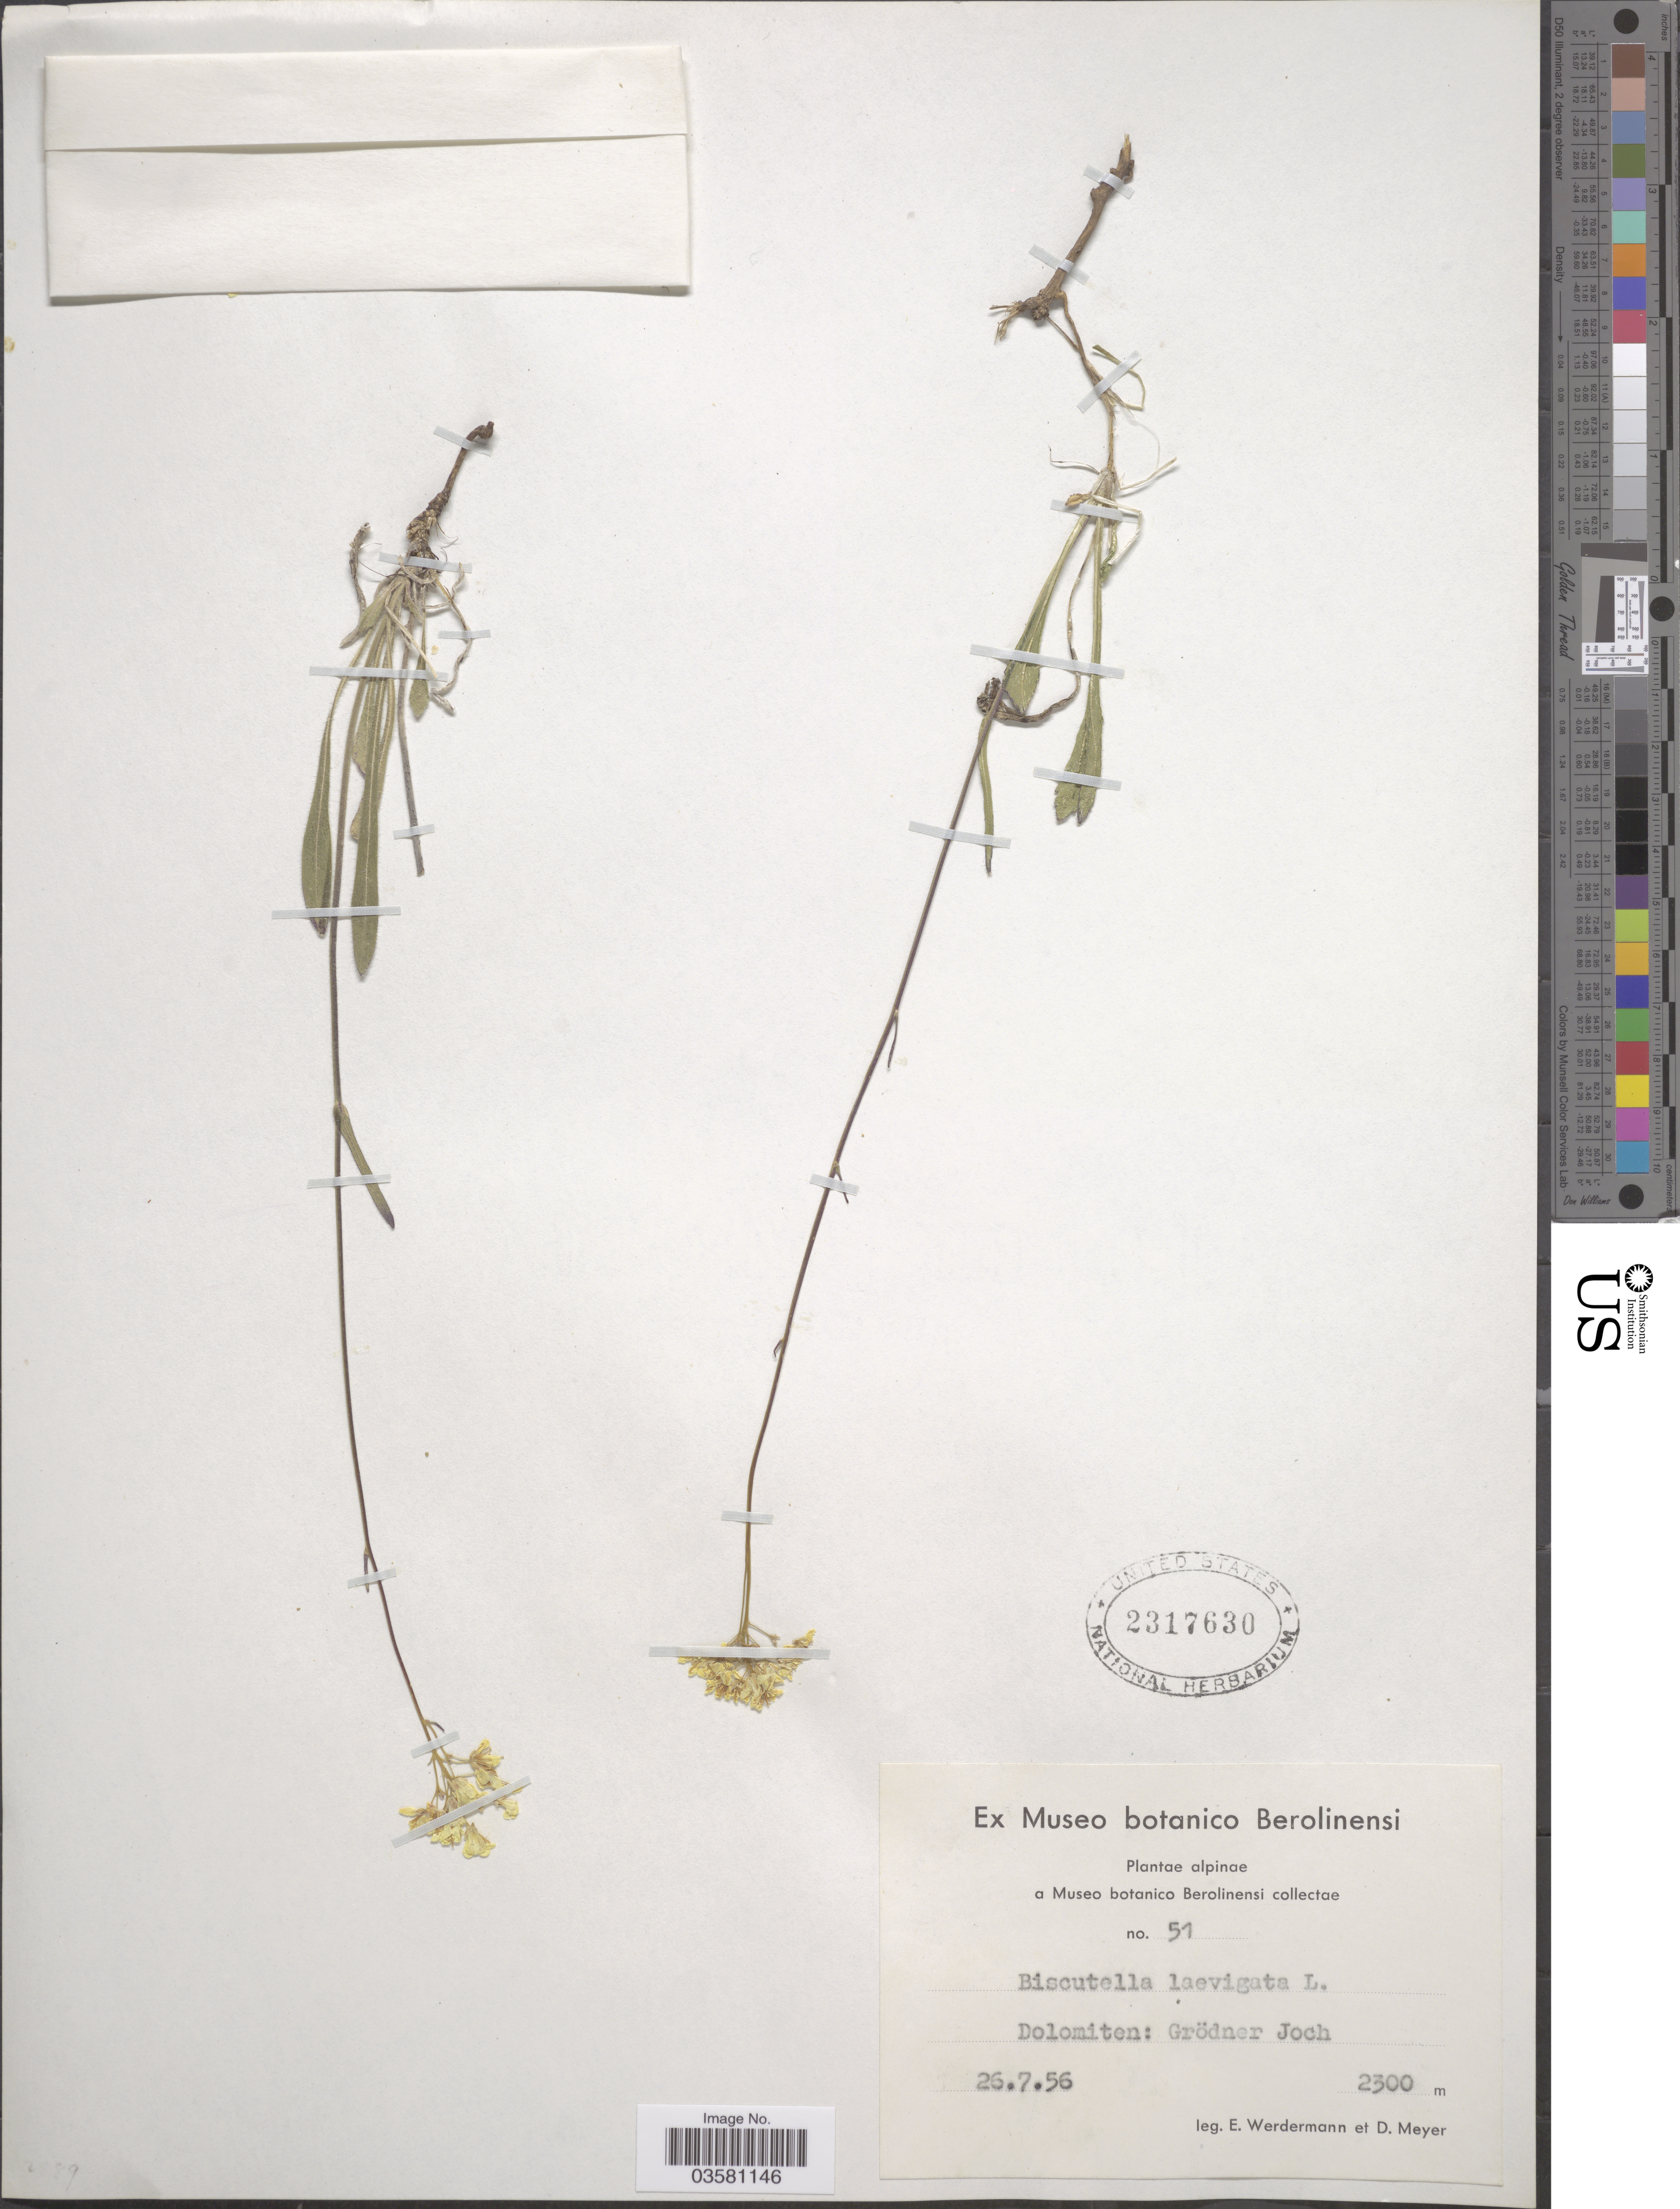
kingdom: Plantae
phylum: Tracheophyta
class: Magnoliopsida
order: Brassicales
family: Brassicaceae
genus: Biscutella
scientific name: Biscutella laevigata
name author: L.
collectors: E. Werdermann & D. Meyer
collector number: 51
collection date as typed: Transcribed d/m/y: 26/7/56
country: Italy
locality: Dolomiten: Grödner Joch.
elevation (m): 2300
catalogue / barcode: US 2317630